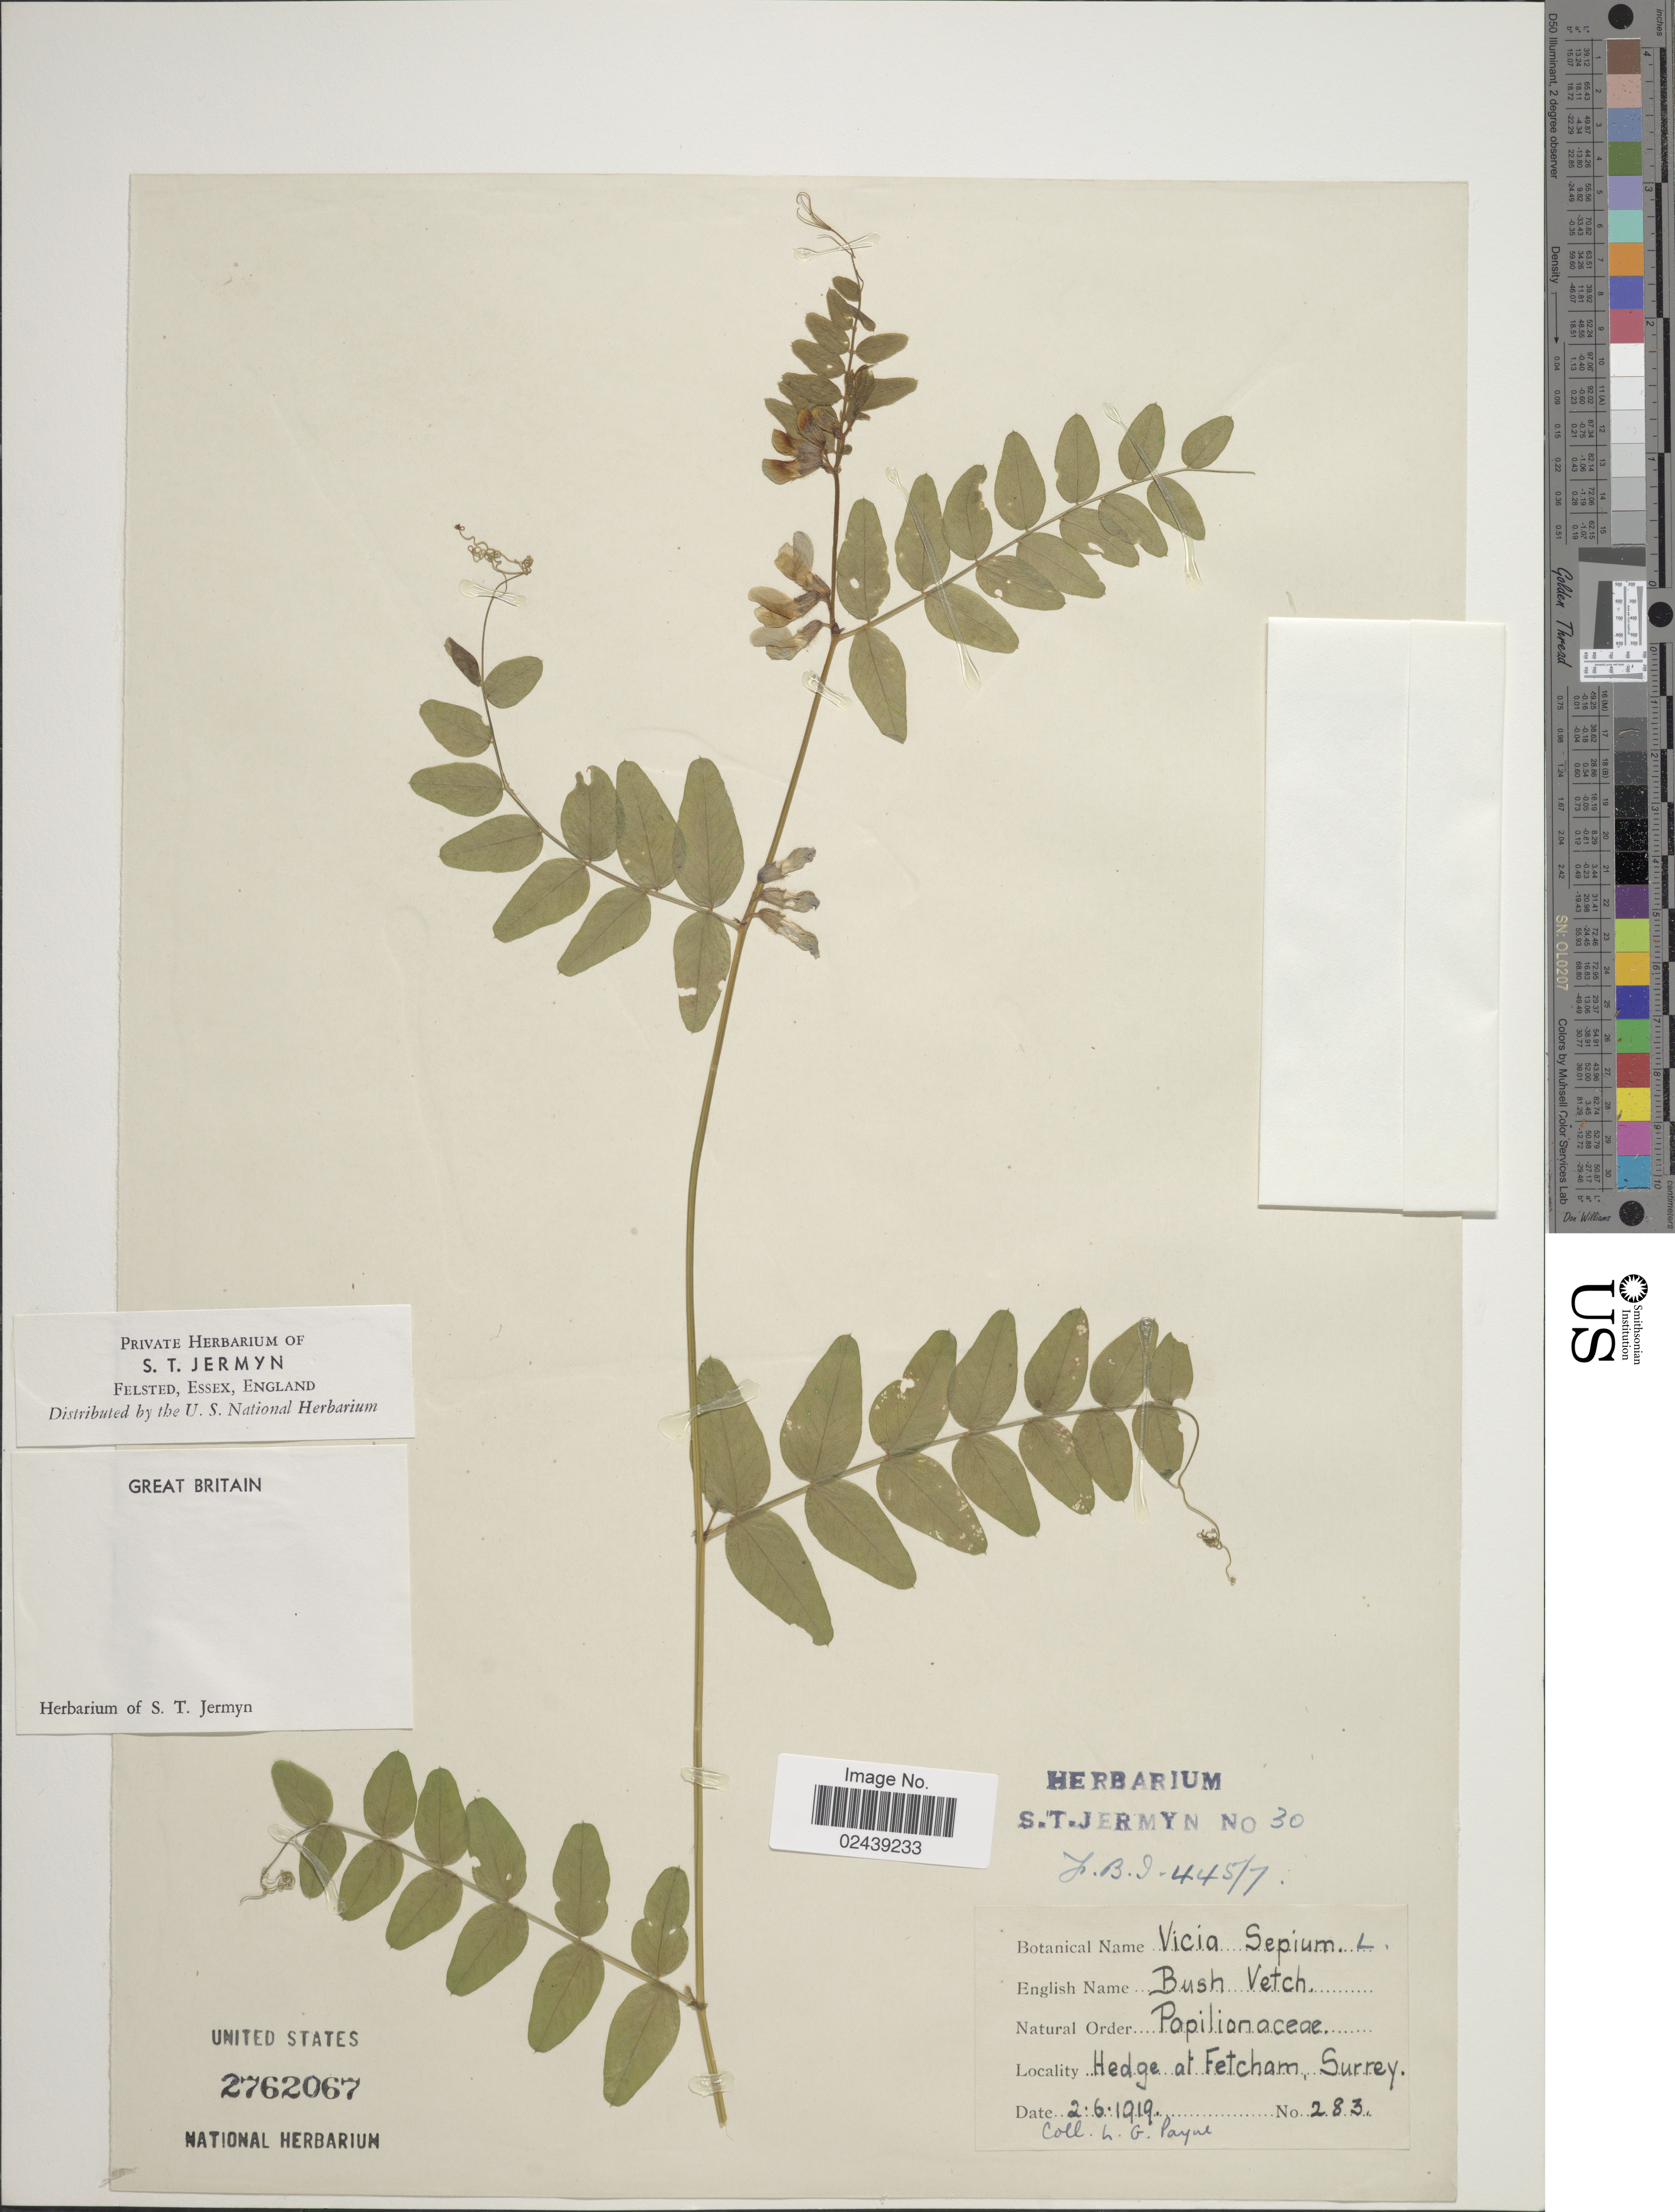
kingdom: Plantae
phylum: Tracheophyta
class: Magnoliopsida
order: Fabales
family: Fabaceae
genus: Vicia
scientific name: Vicia sepium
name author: L.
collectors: L. Payne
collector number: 283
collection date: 1919-06-02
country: United Kingdom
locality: Great Britain. Hedge at Fetcham, Surrey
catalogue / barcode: US 2762067